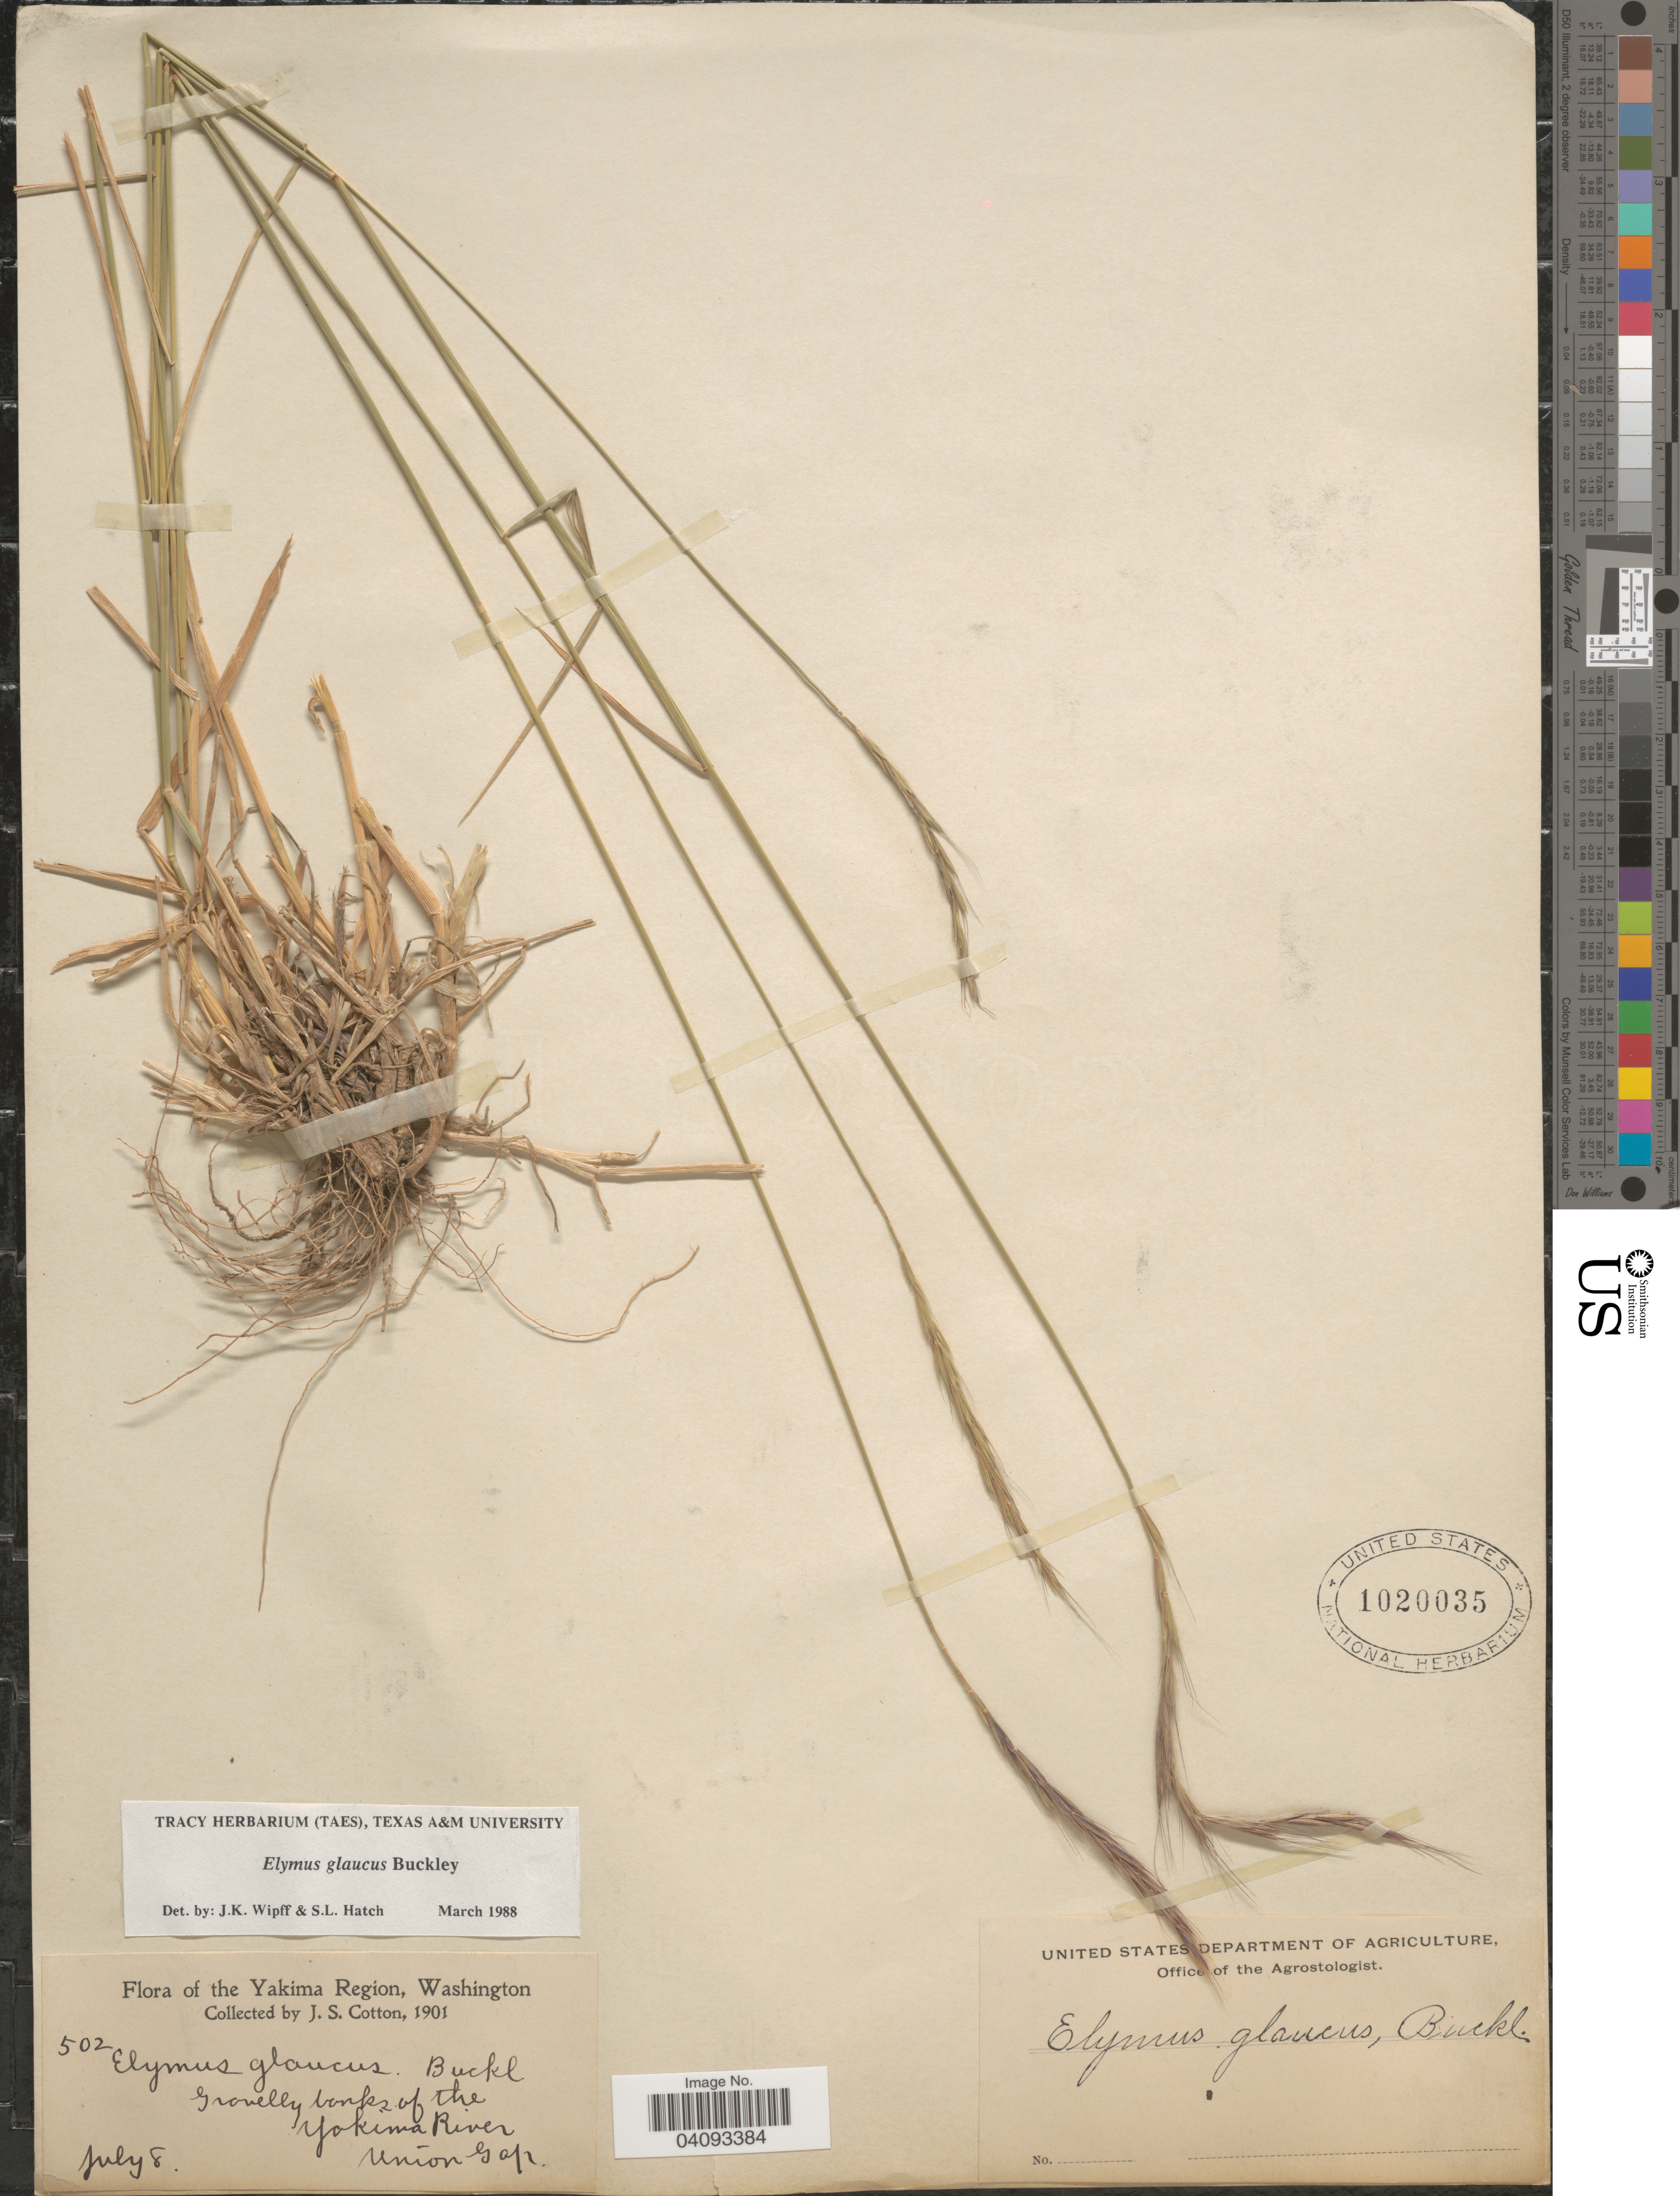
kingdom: Plantae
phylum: Tracheophyta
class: Liliopsida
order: Poales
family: Poaceae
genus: Elymus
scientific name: Elymus glaucus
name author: Buckley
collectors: J. S. Cotton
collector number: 502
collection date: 1901-07-08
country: United States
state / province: Washington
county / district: Yakima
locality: Yakima Region. Gravelly banks of the Yakima River. Union Gap.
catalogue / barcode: US 1020035